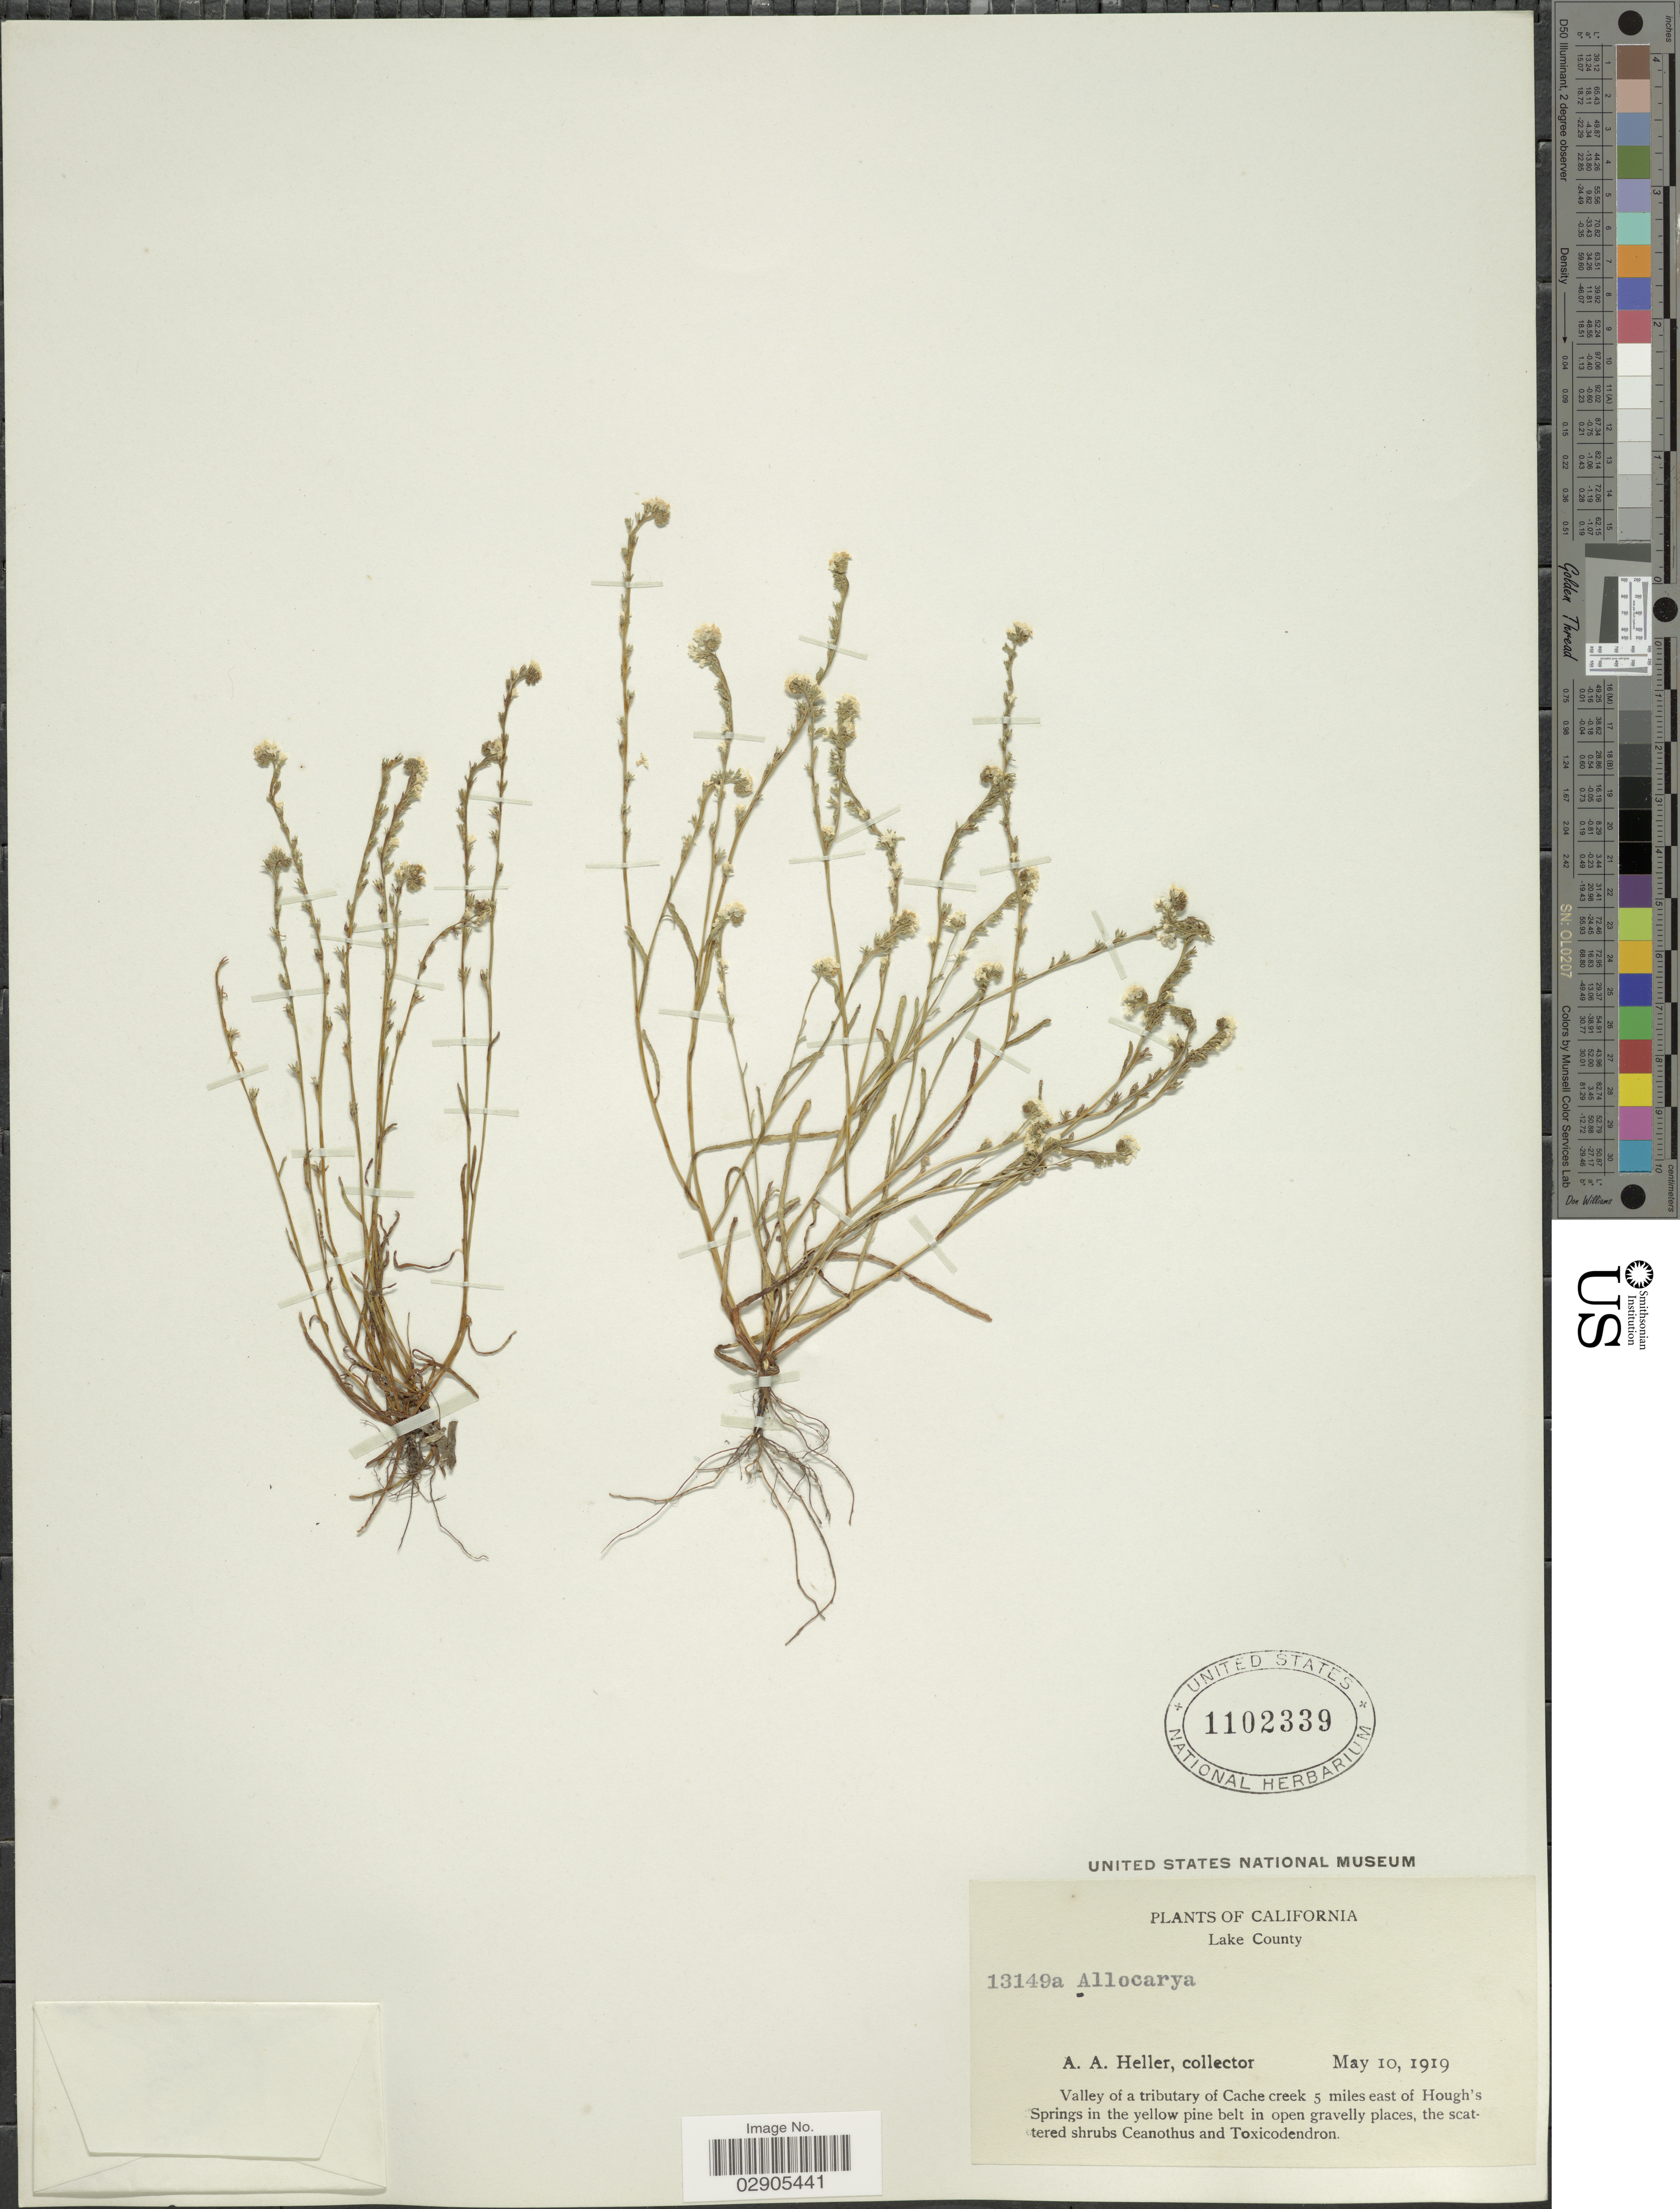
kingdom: Plantae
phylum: Tracheophyta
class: Magnoliopsida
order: Boraginales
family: Boraginaceae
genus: Allocarya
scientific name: Allocarya sp.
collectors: A. A. Heller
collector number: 13149a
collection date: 1919-05-10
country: United States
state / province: California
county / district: Lake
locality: Lake County. Valley of a tributary of Cache creek 5 miles east of Hough's Springs in the yellow pine belt in open gravelly places.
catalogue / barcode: US 1102339